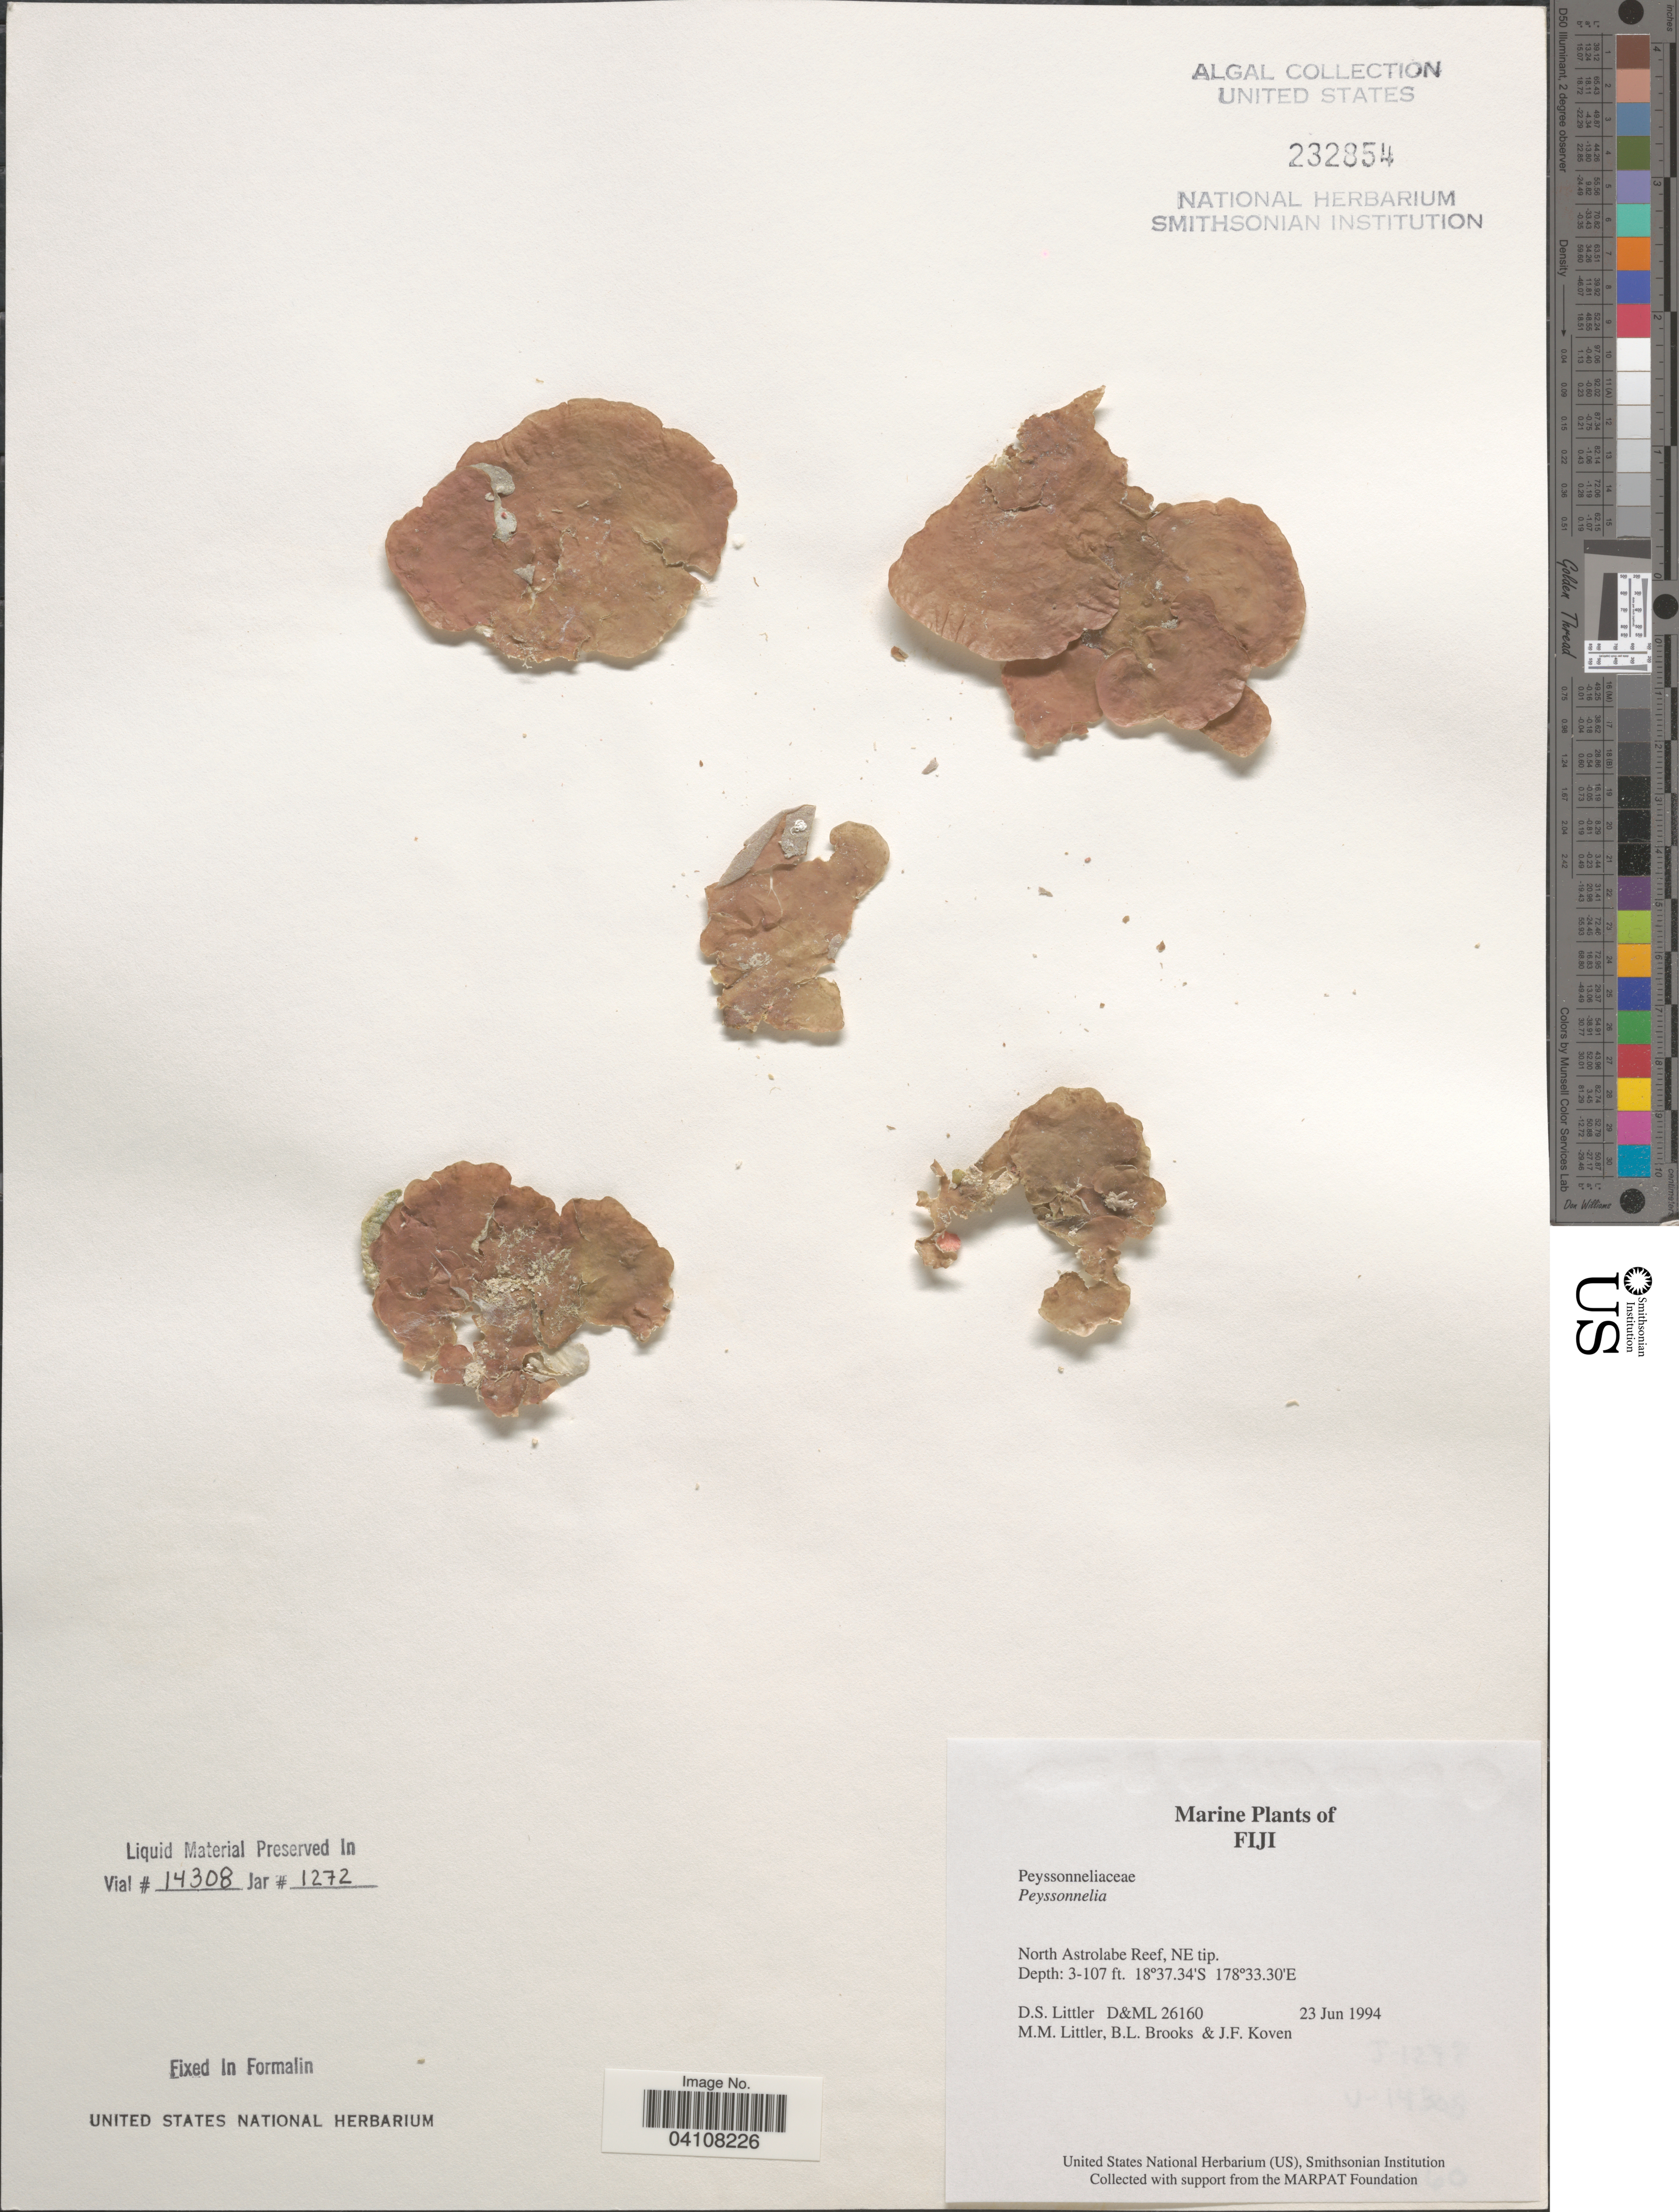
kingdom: Plantae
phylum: Rhodophyta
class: Florideophyceae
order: Peyssonneliales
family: Peyssonneliaceae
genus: Peyssonnelia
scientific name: Peyssonnelia sp.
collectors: D. S. Littler, B. Brooks & J. Koven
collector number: D&ML26160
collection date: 1994-06-23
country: Fiji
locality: North Astrolabe Reef, NE tip.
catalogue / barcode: US 232854